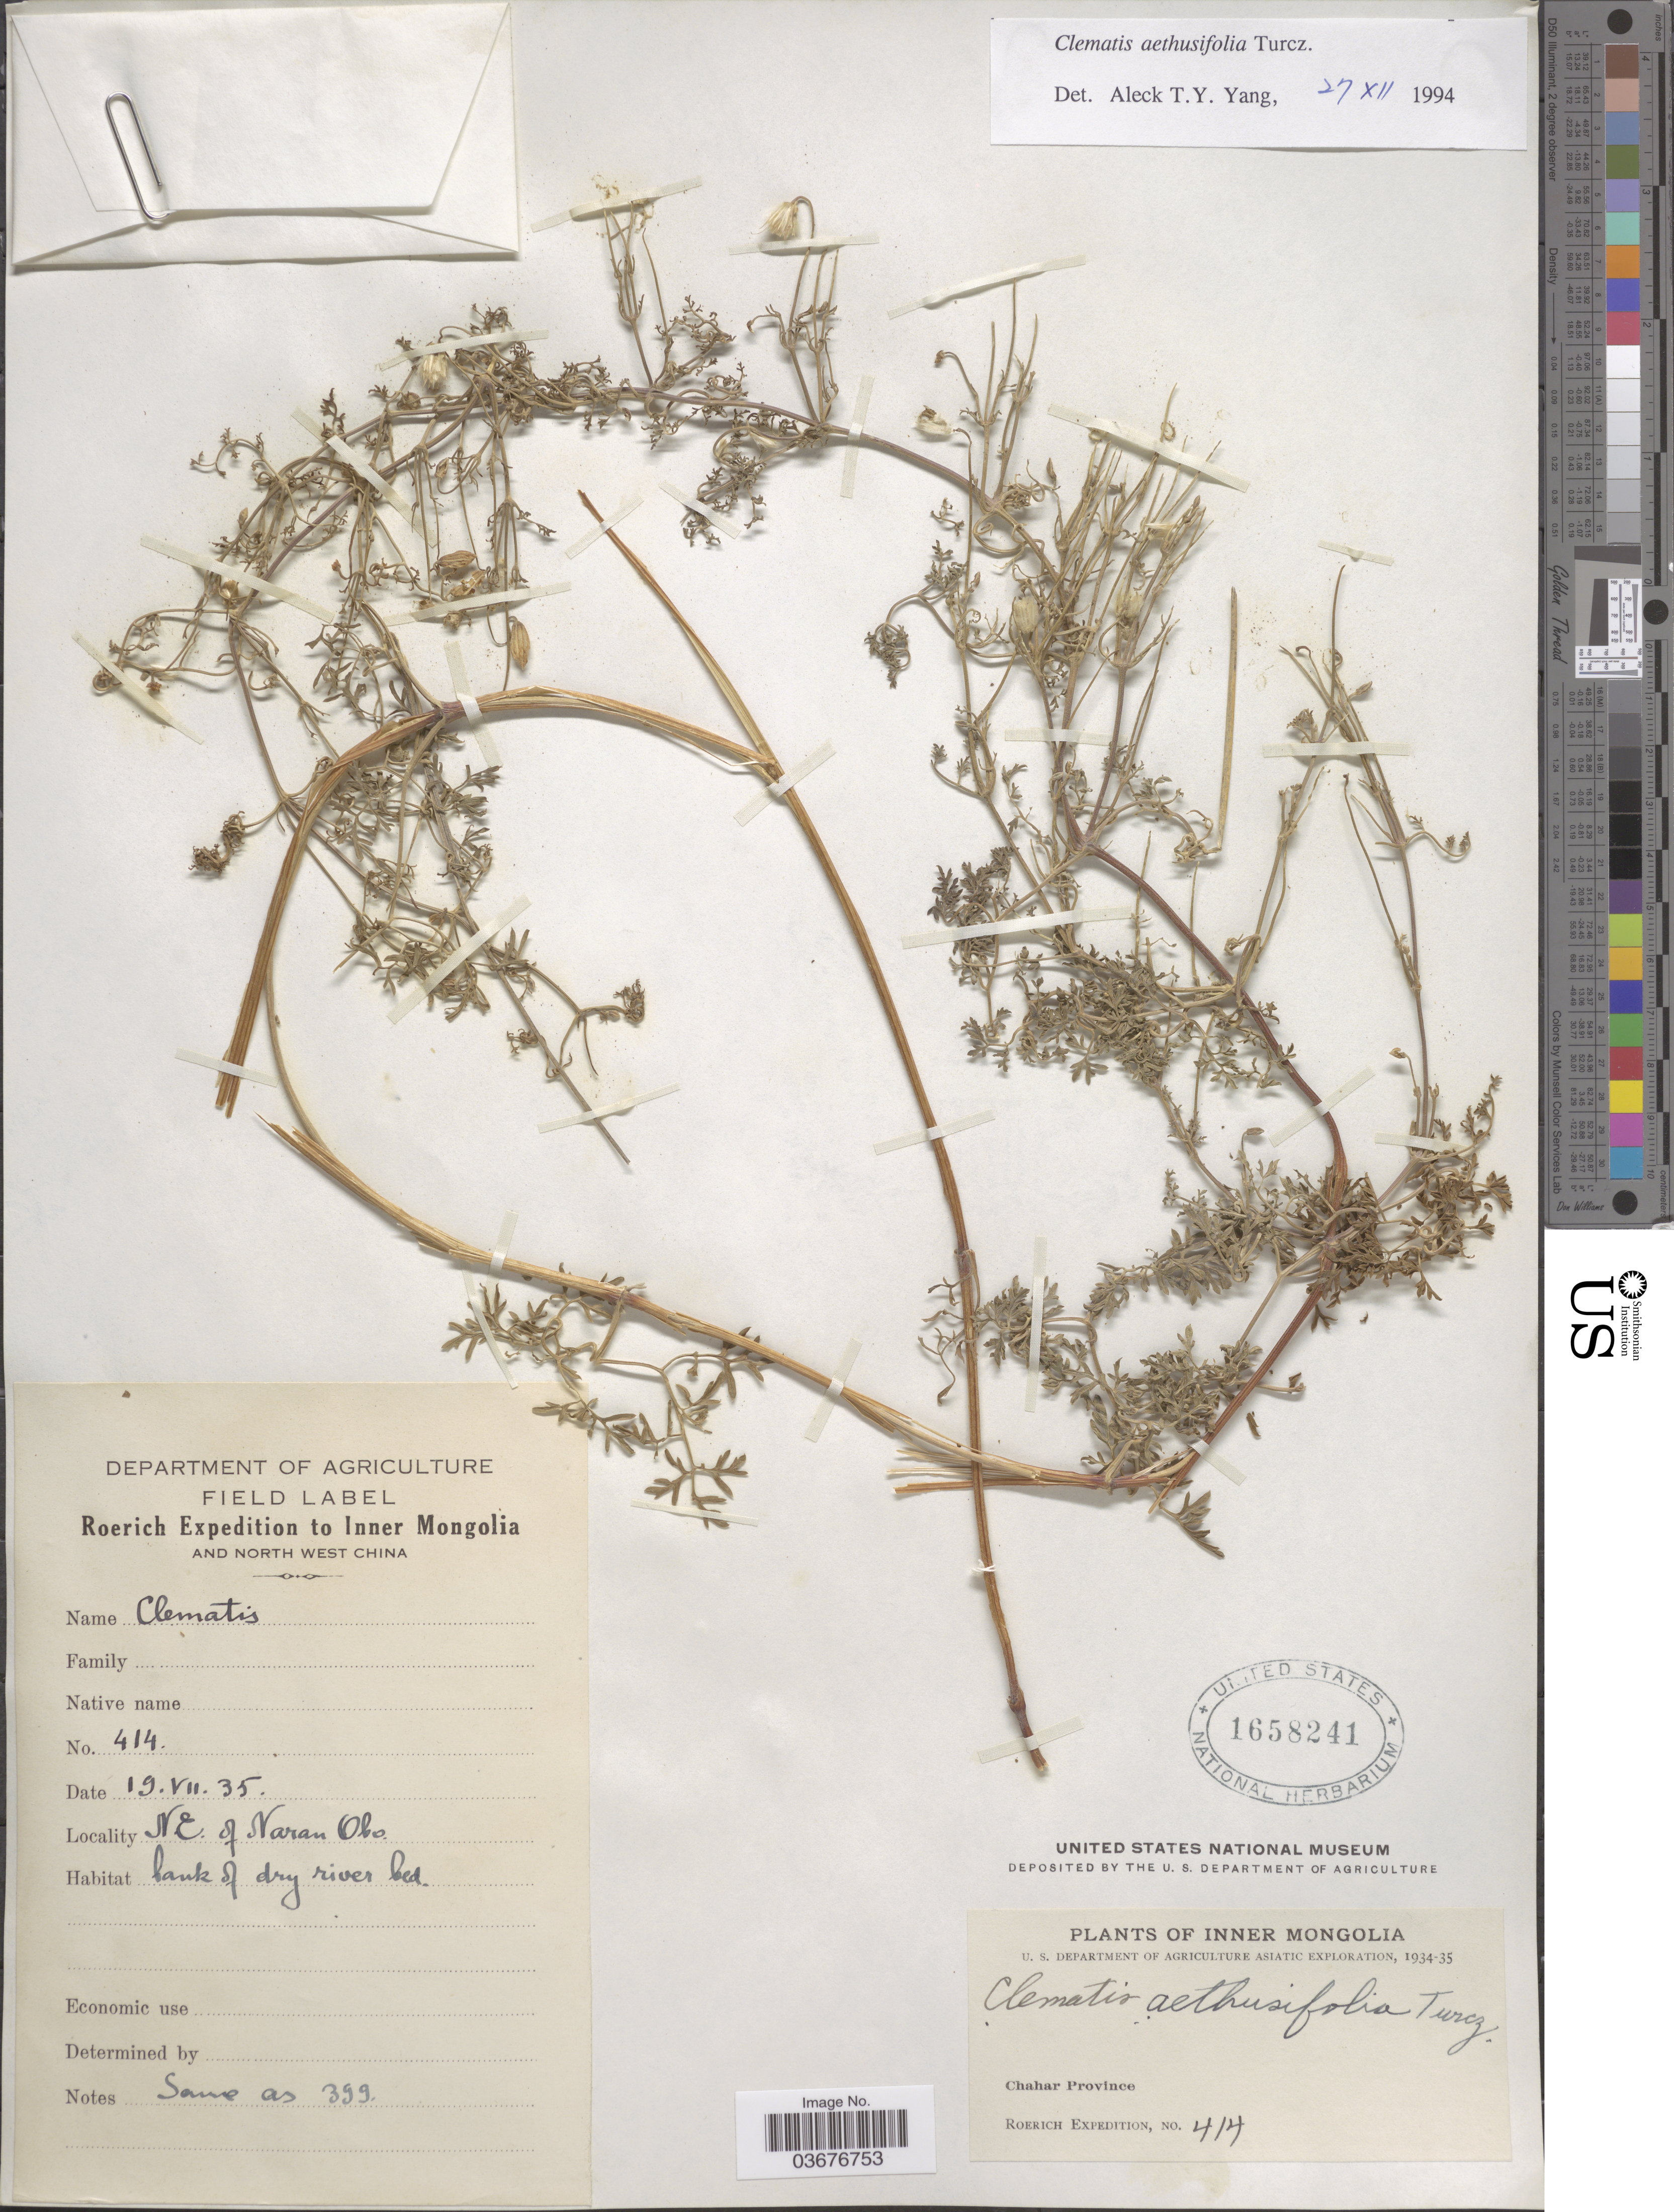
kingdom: Plantae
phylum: Tracheophyta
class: Magnoliopsida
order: Ranunculales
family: Ranunculaceae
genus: Clematis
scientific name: Clematis aethusifolia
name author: Turcz.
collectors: Roerich Expedition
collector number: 414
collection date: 1935-07-19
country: China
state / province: Nei Monggol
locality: Inner Mongolia. North West China. N.E. of Naran Obo. Chahar Province.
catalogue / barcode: US 1658241